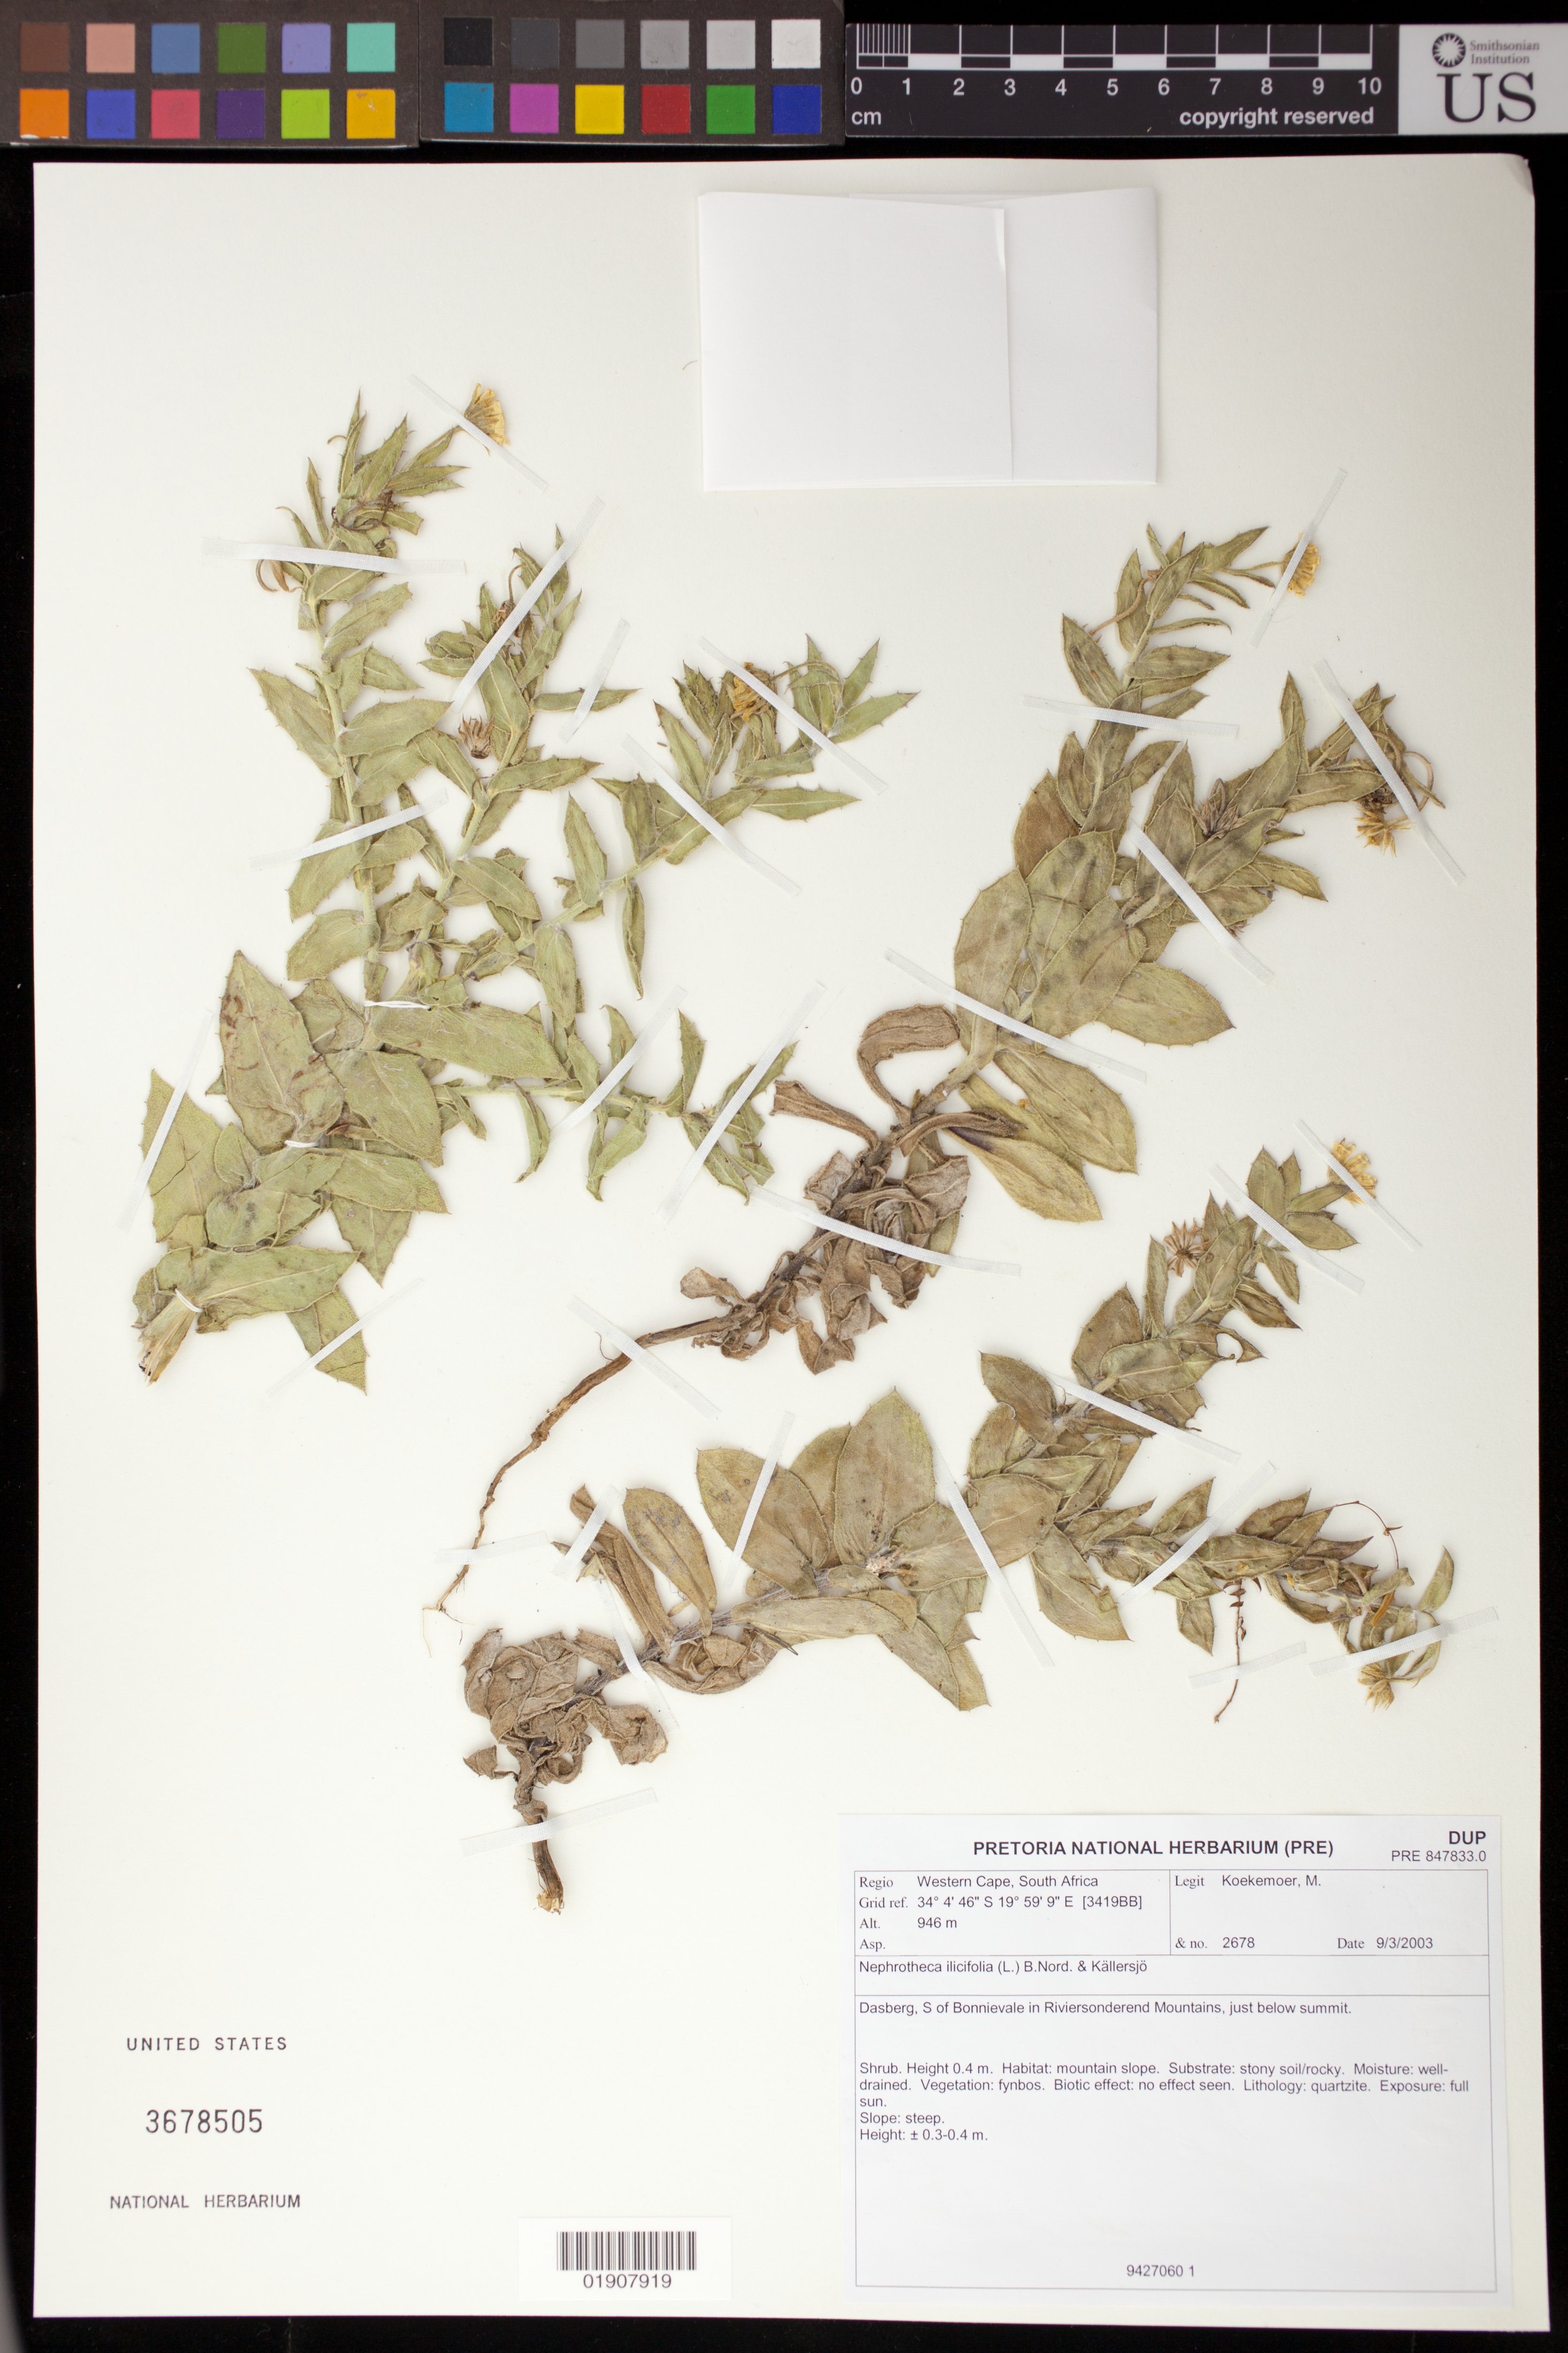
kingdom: Plantae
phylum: Tracheophyta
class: Magnoliopsida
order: Asterales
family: Asteraceae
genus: Nephrotheca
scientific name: Nephrotheca ilicifolia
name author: (L.) B. Nord. & Källersjö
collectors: M. Koekemoer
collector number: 2678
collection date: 2003-03-09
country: South Africa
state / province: Western Cape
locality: Dasberg, S of Bonnievale, Riviersonderend Mountains, just below summit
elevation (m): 946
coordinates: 34 04 46 S, 19 59 9 E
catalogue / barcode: US 3678505